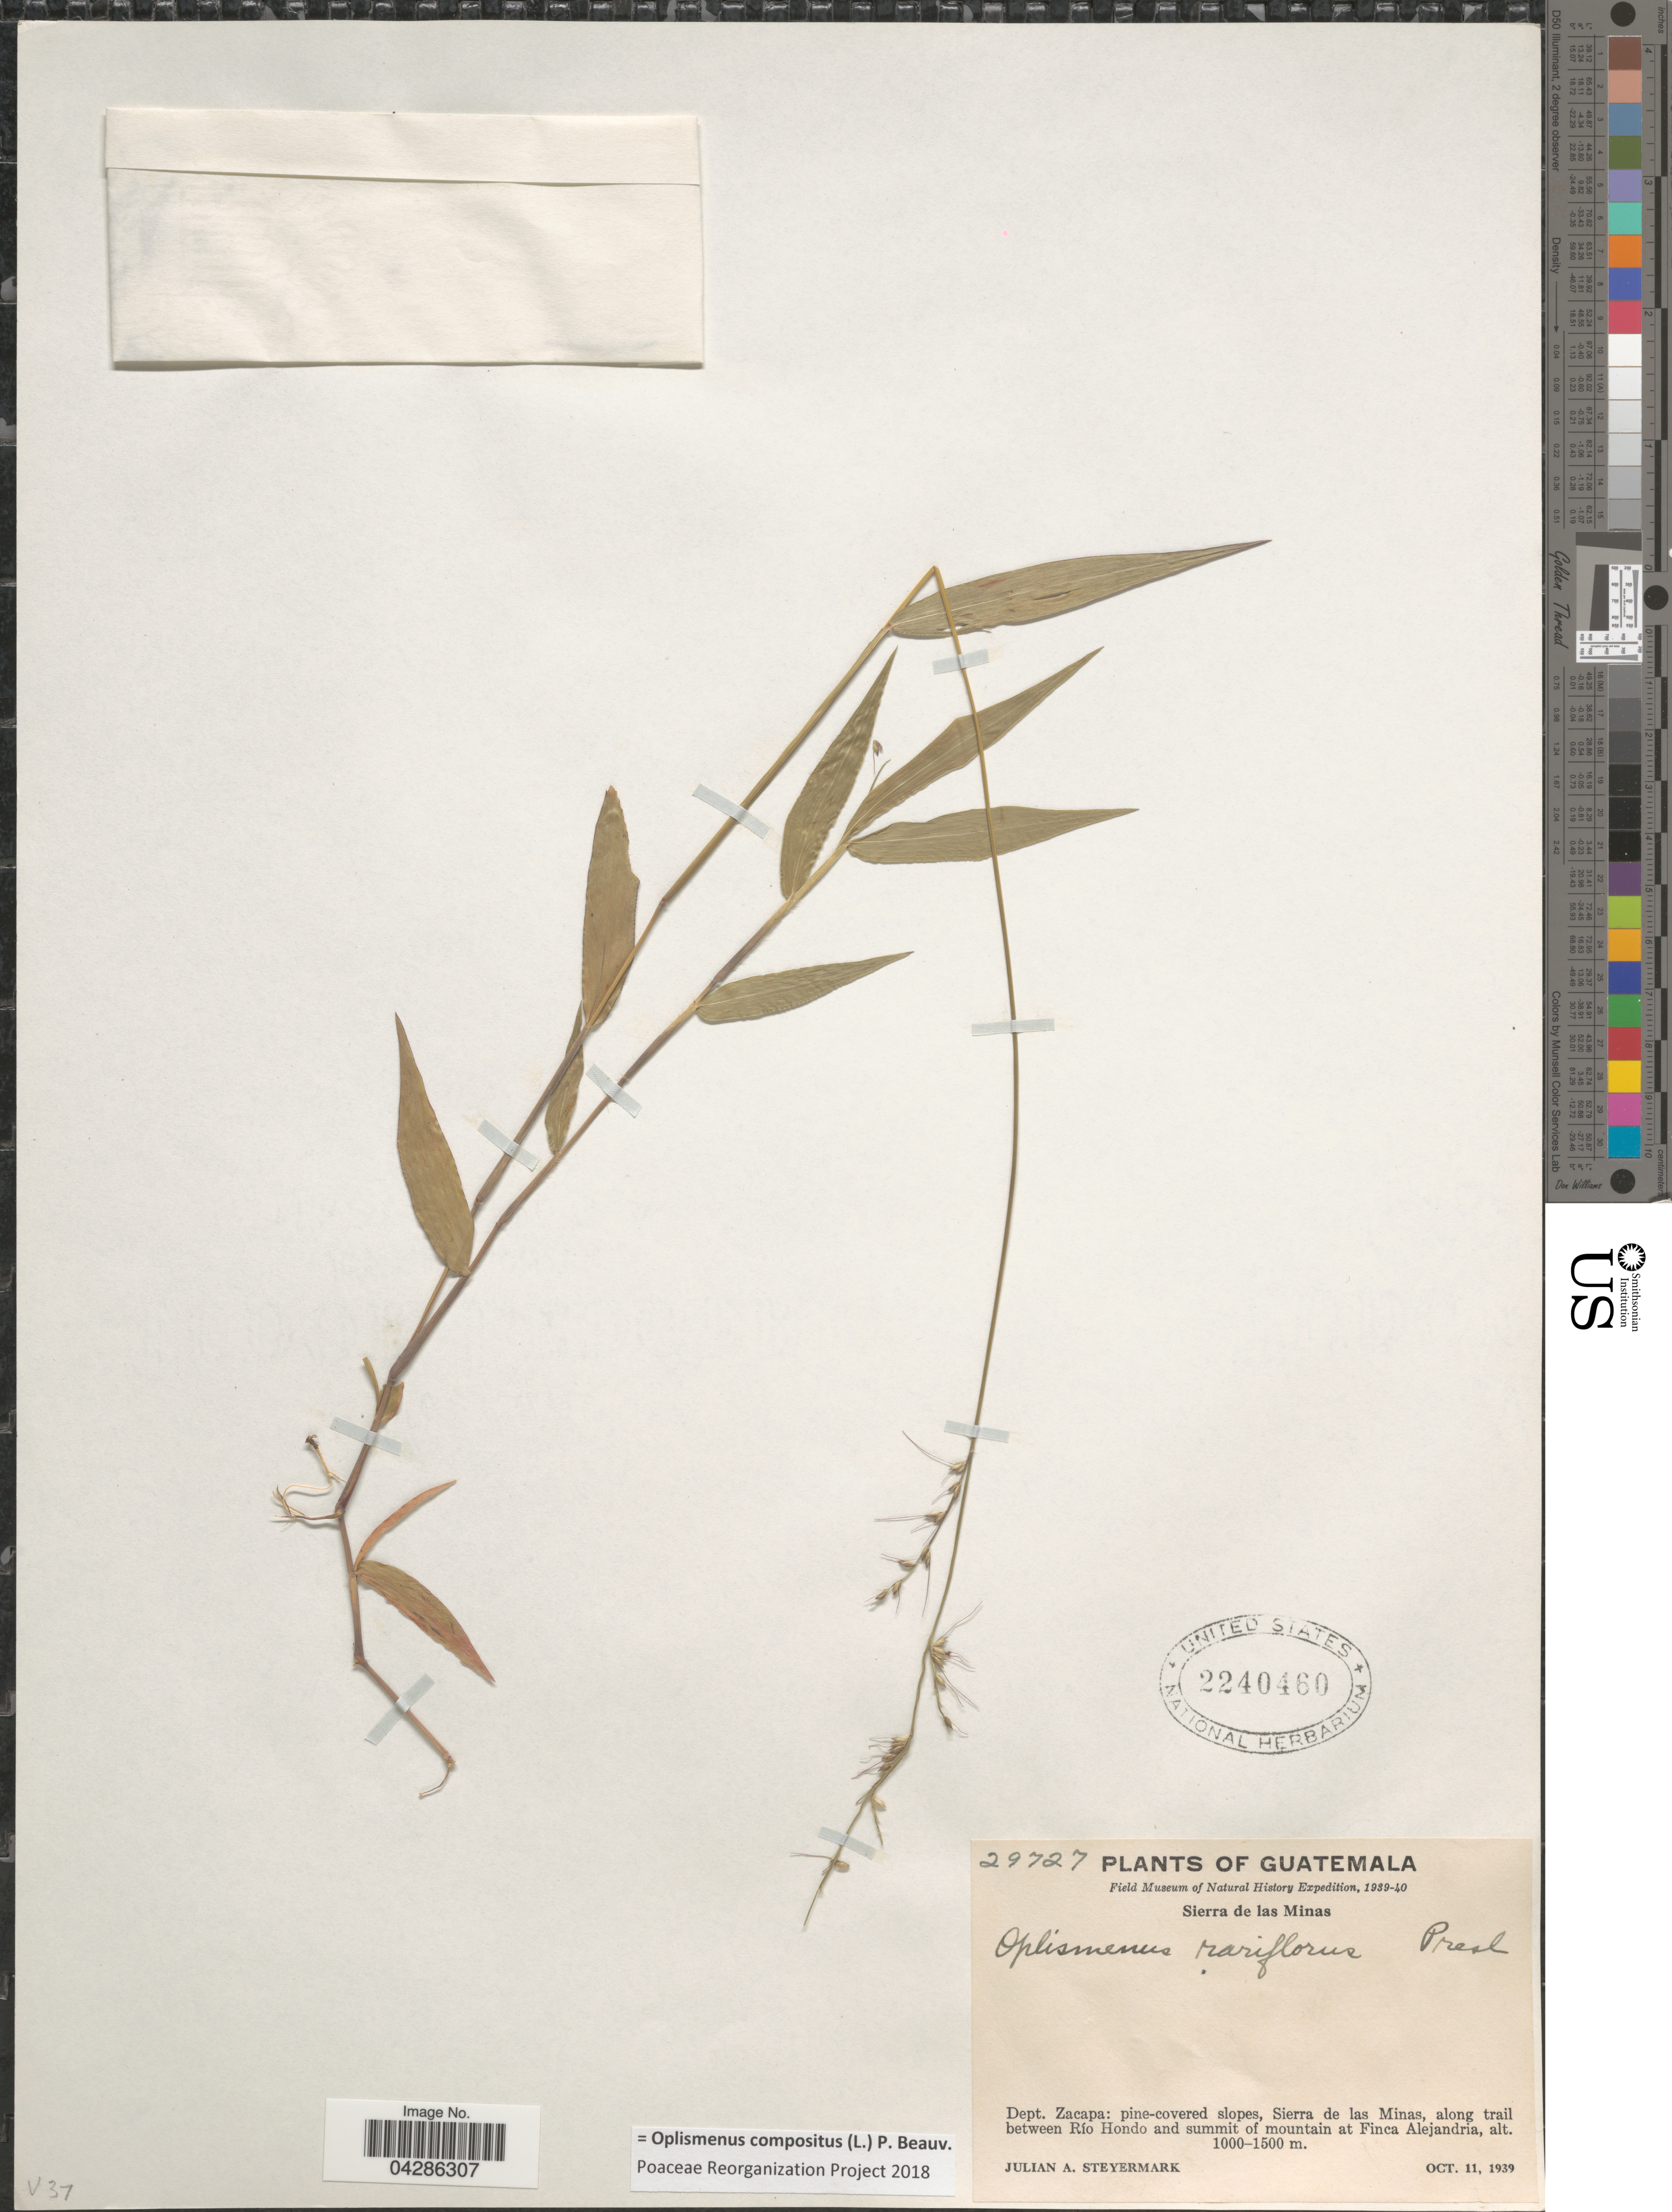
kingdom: Plantae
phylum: Tracheophyta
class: Liliopsida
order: Poales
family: Poaceae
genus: Oplismenus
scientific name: Oplismenus compositus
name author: (L.) P. Beauv.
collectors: J. Steyermark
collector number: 29727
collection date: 1939-10-11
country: Guatemala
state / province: Zacapa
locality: Field Museum of Natural History Expedition, 1939-40. Sierra de las Minas. Dept. Zacapa: pine-covered slopes, Sierra de las Minas, along trail between Río Hondo and summit of mountain at Finca Alejandria.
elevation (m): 1000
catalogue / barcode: US 2240460